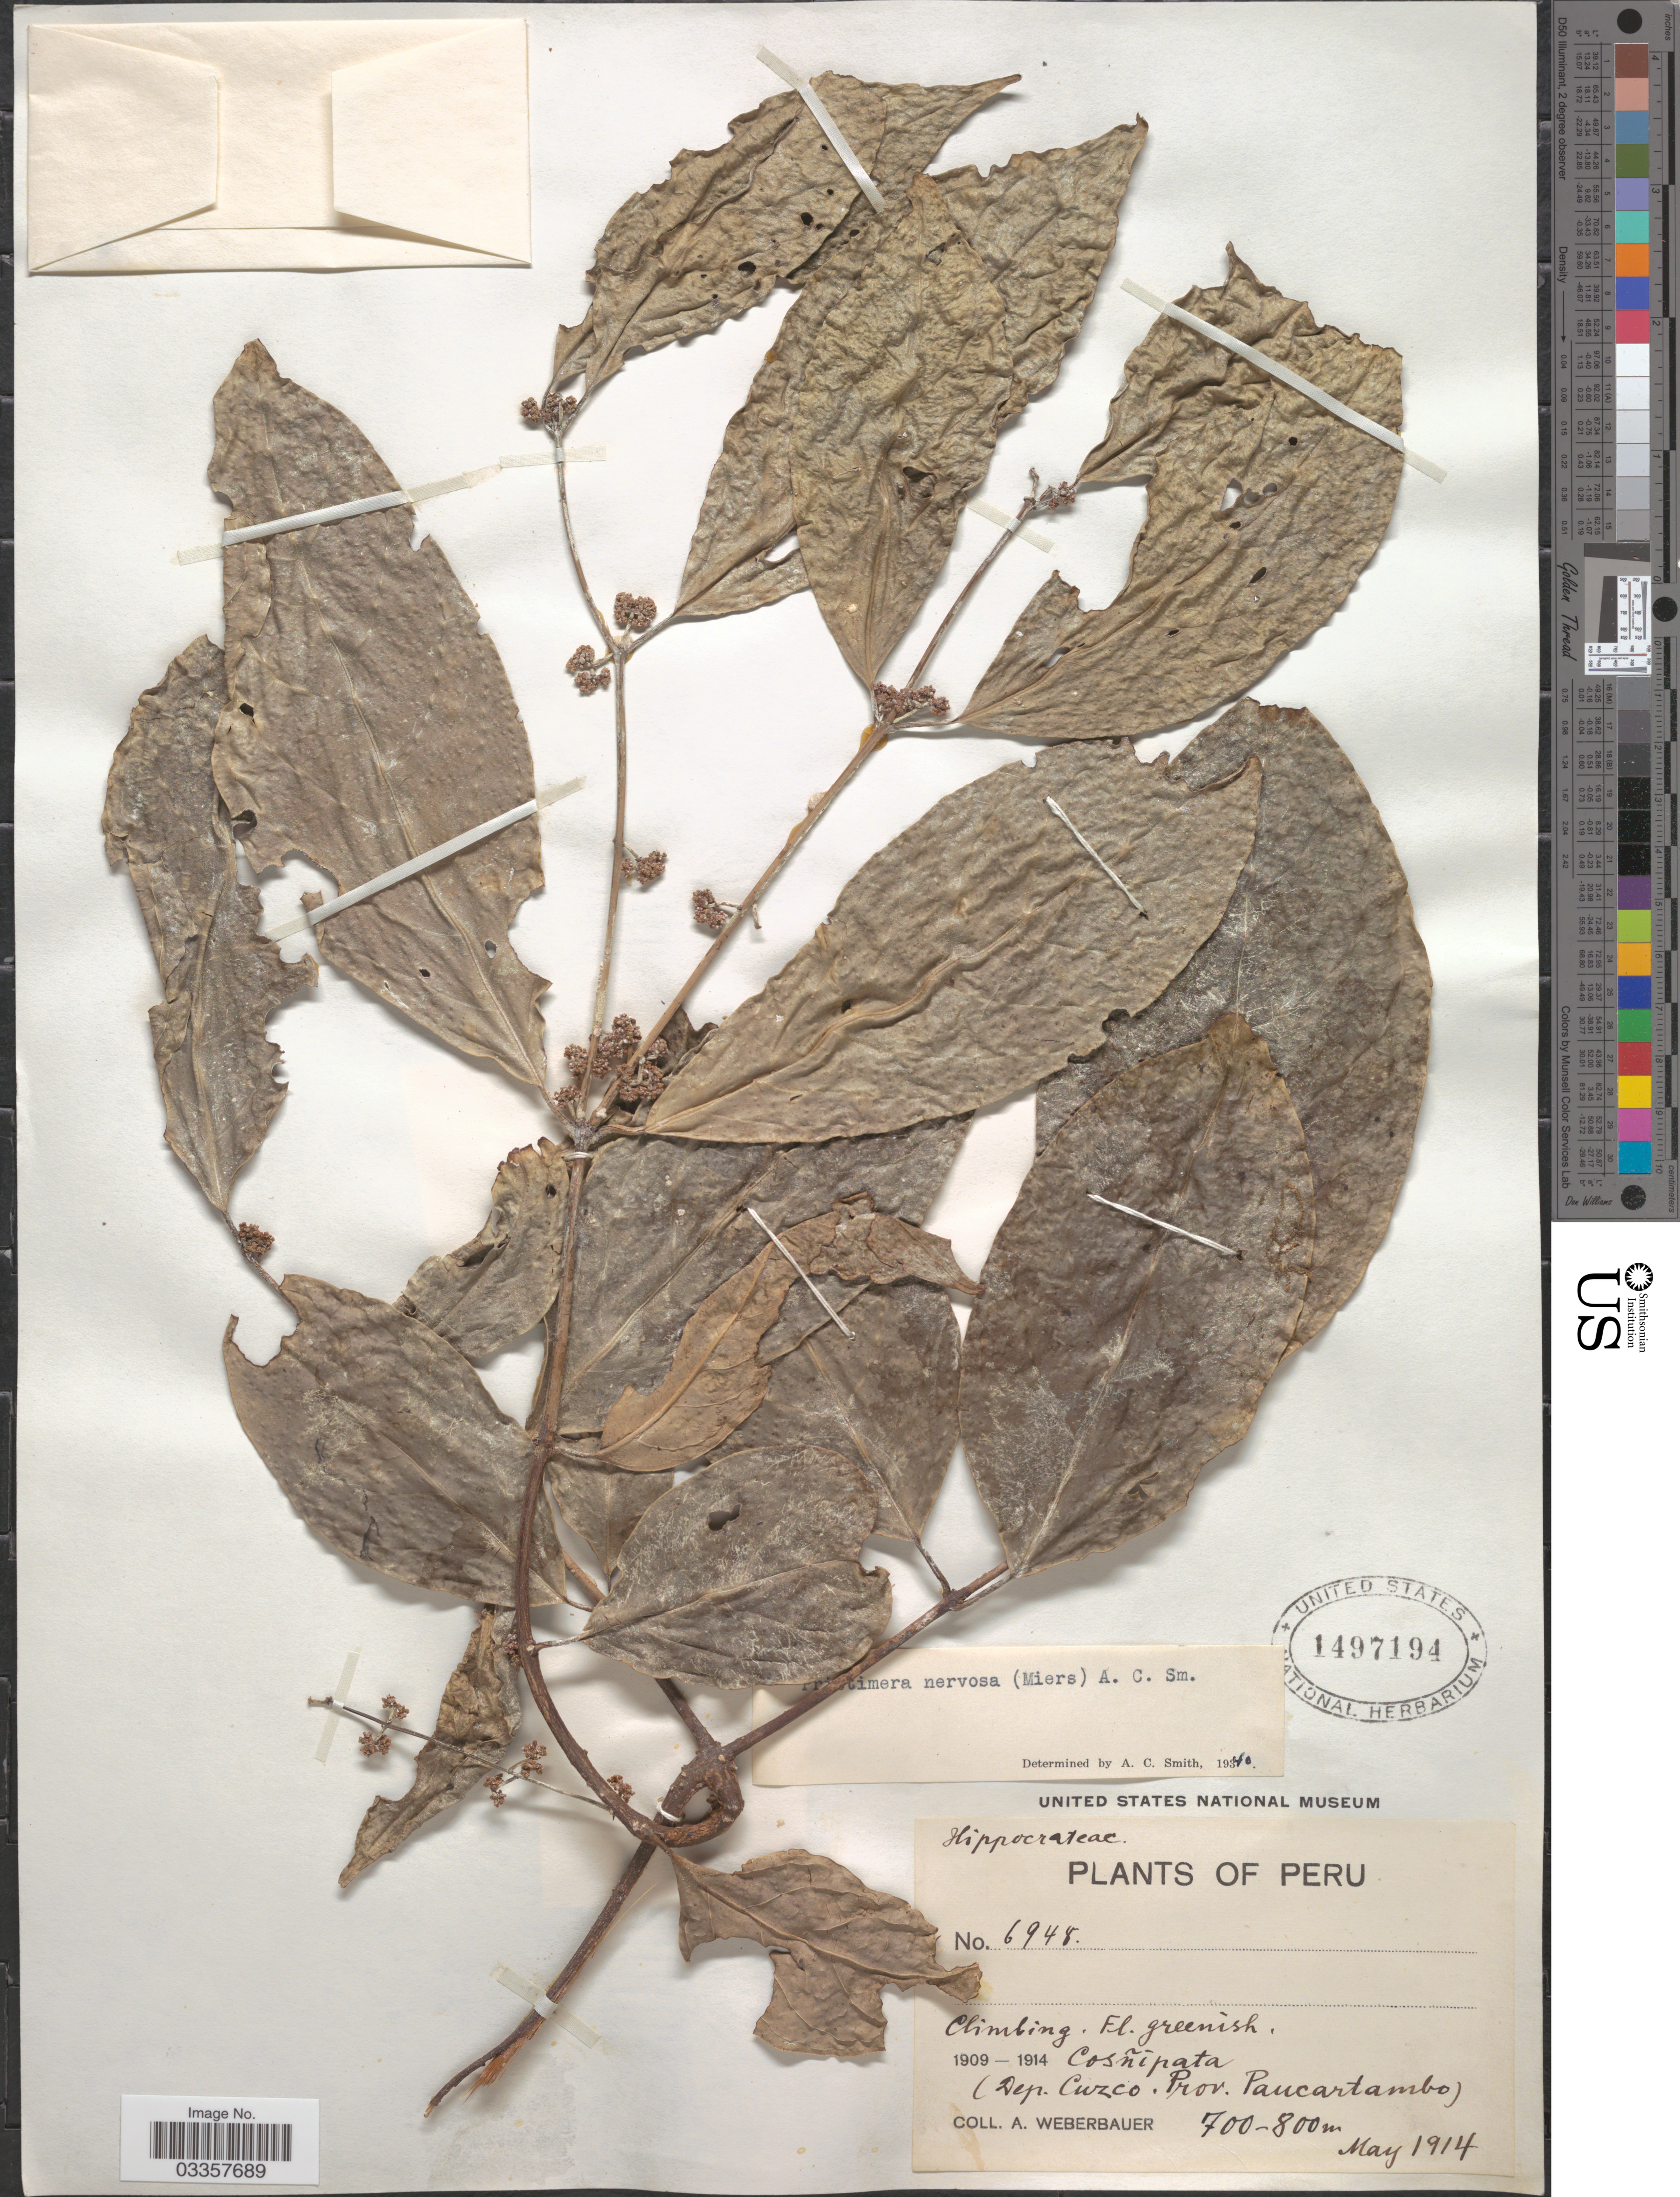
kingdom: Plantae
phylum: Tracheophyta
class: Magnoliopsida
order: Celastrales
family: Celastraceae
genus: Pristimera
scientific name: Pristimera nervosa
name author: (Miers) A.C. Sm.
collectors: A. Weberbauer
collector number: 6948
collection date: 1914-05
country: Peru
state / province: Cusco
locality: Cosñipata (Dep. Cuzco. Prov. Paucartambo).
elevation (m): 700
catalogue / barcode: US 1497194